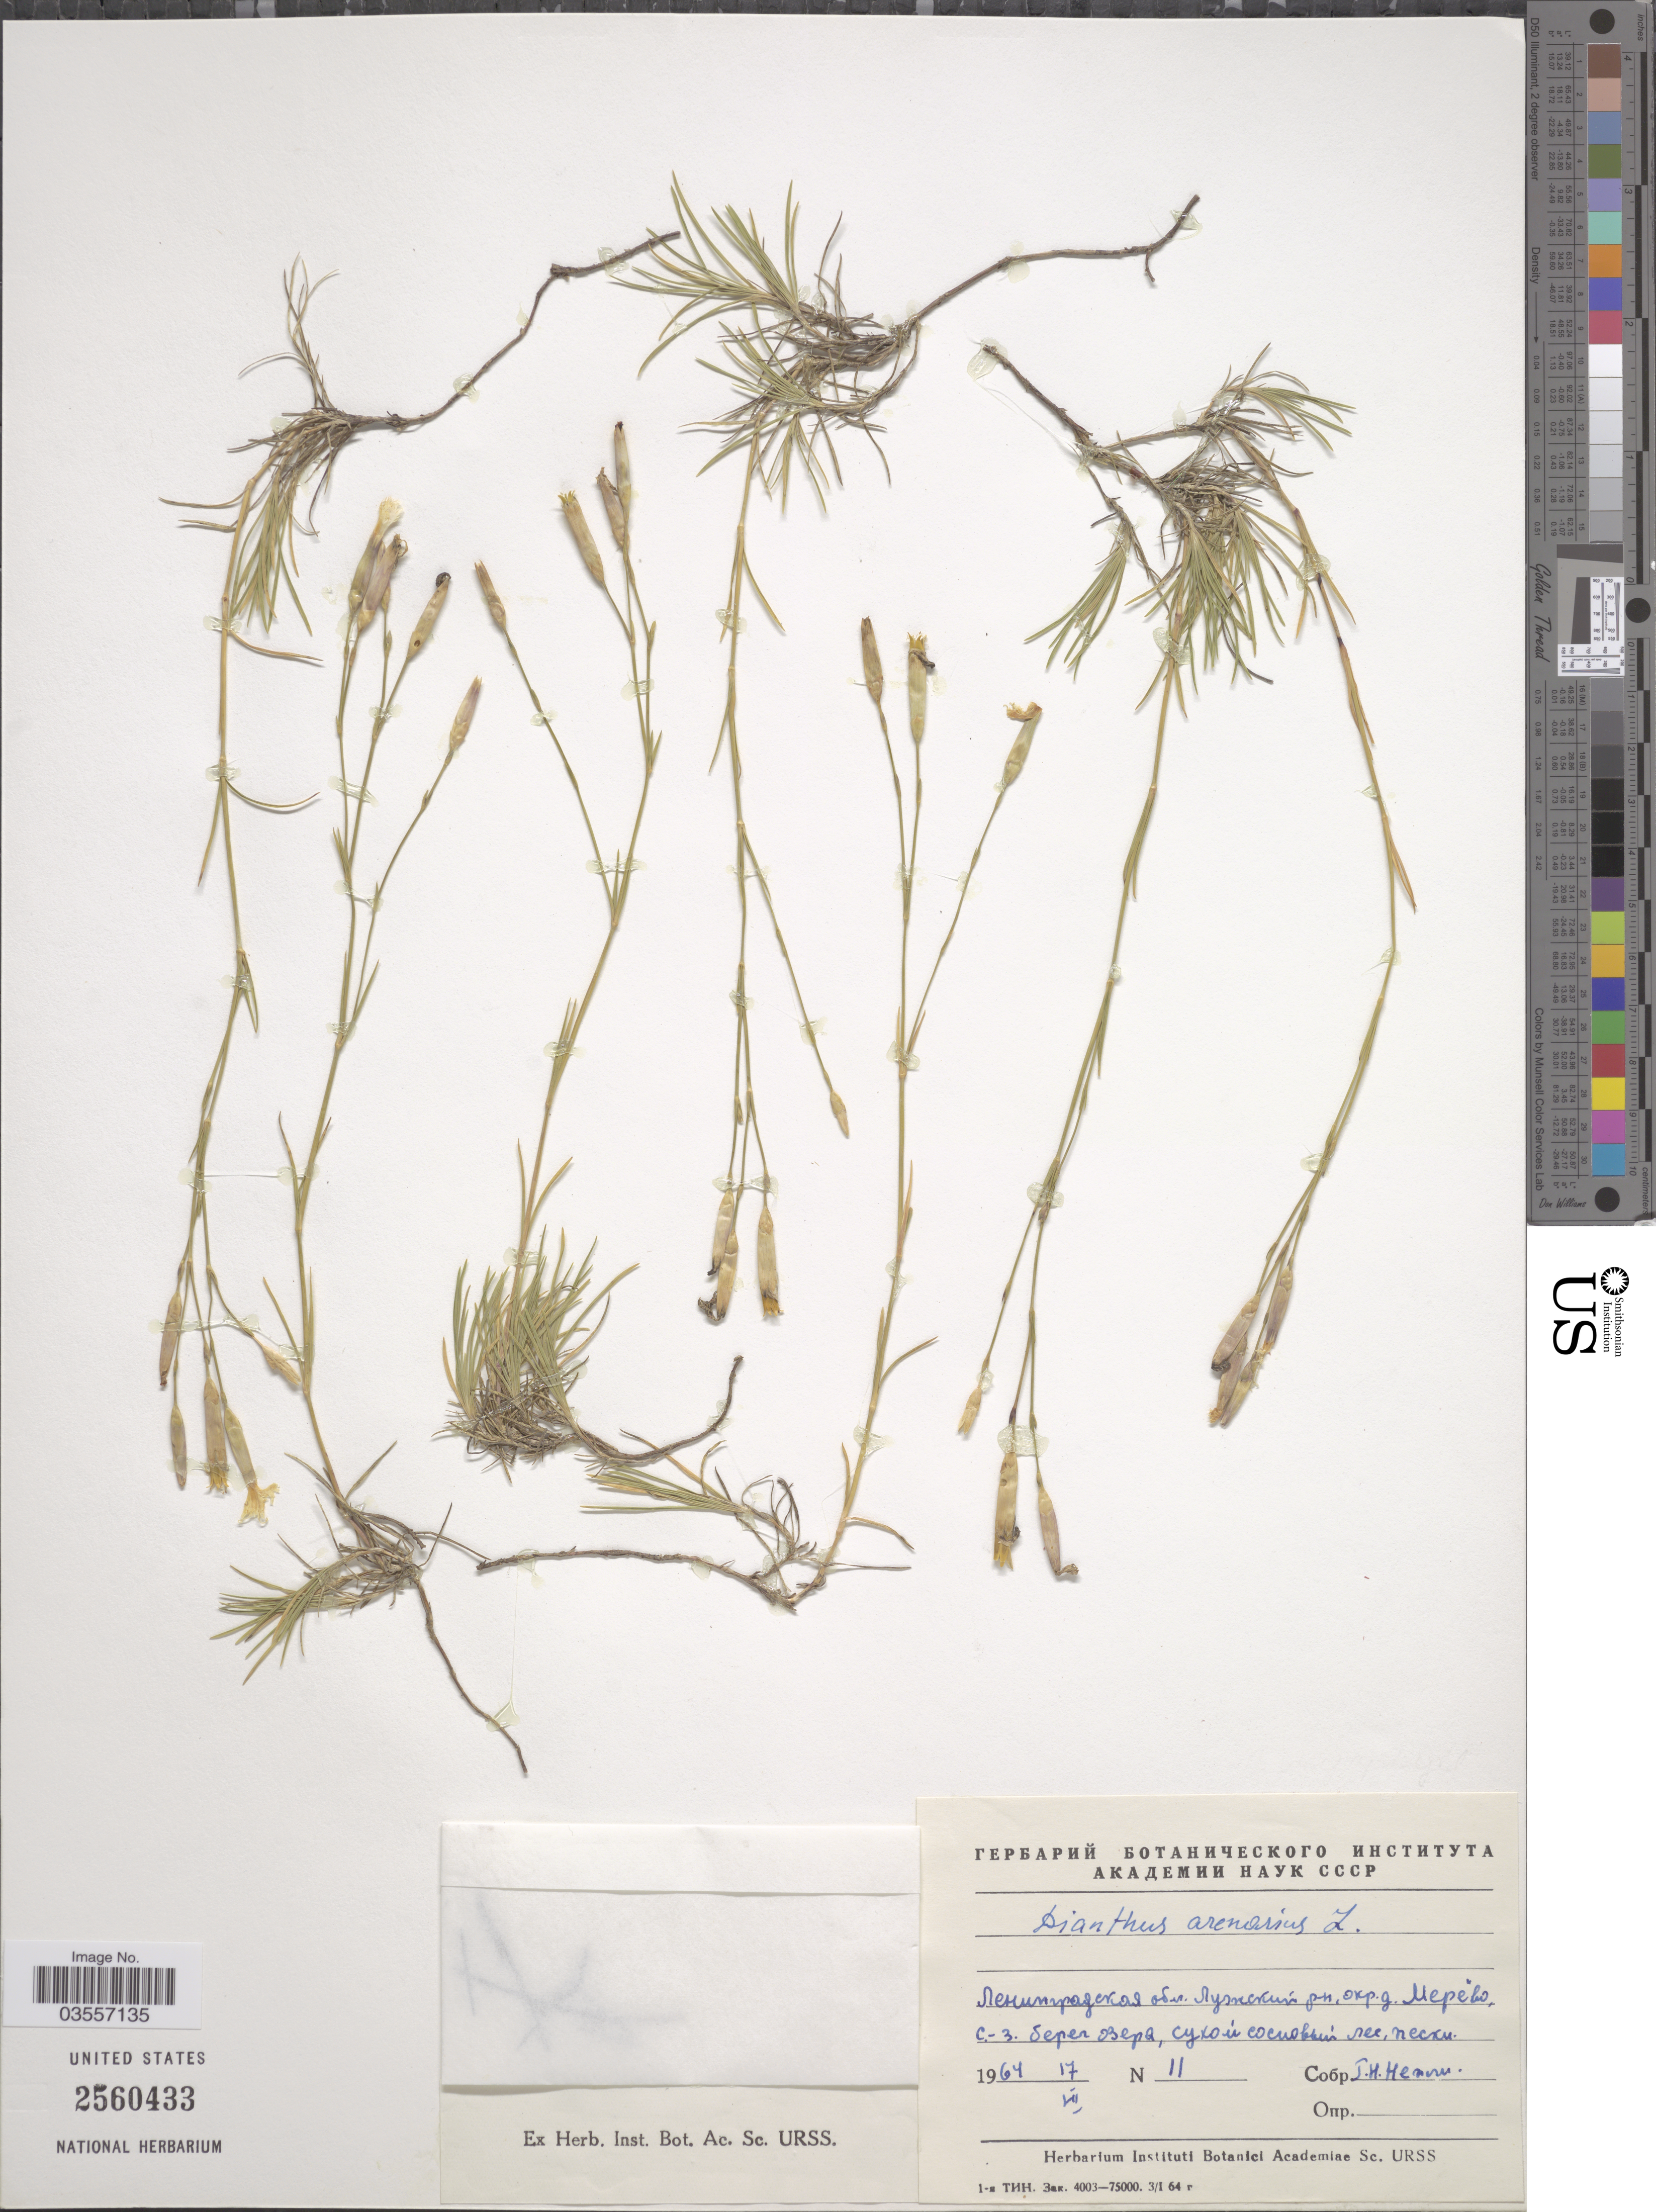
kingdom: Plantae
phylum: Tracheophyta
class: Magnoliopsida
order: Caryophyllales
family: Caryophyllaceae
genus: Dianthus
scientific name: Dianthus arenarius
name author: L.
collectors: G. Nepli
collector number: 11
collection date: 1964-07-17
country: Russian Federation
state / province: Leningrad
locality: vicinity of village Merevo.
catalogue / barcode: US 2560433